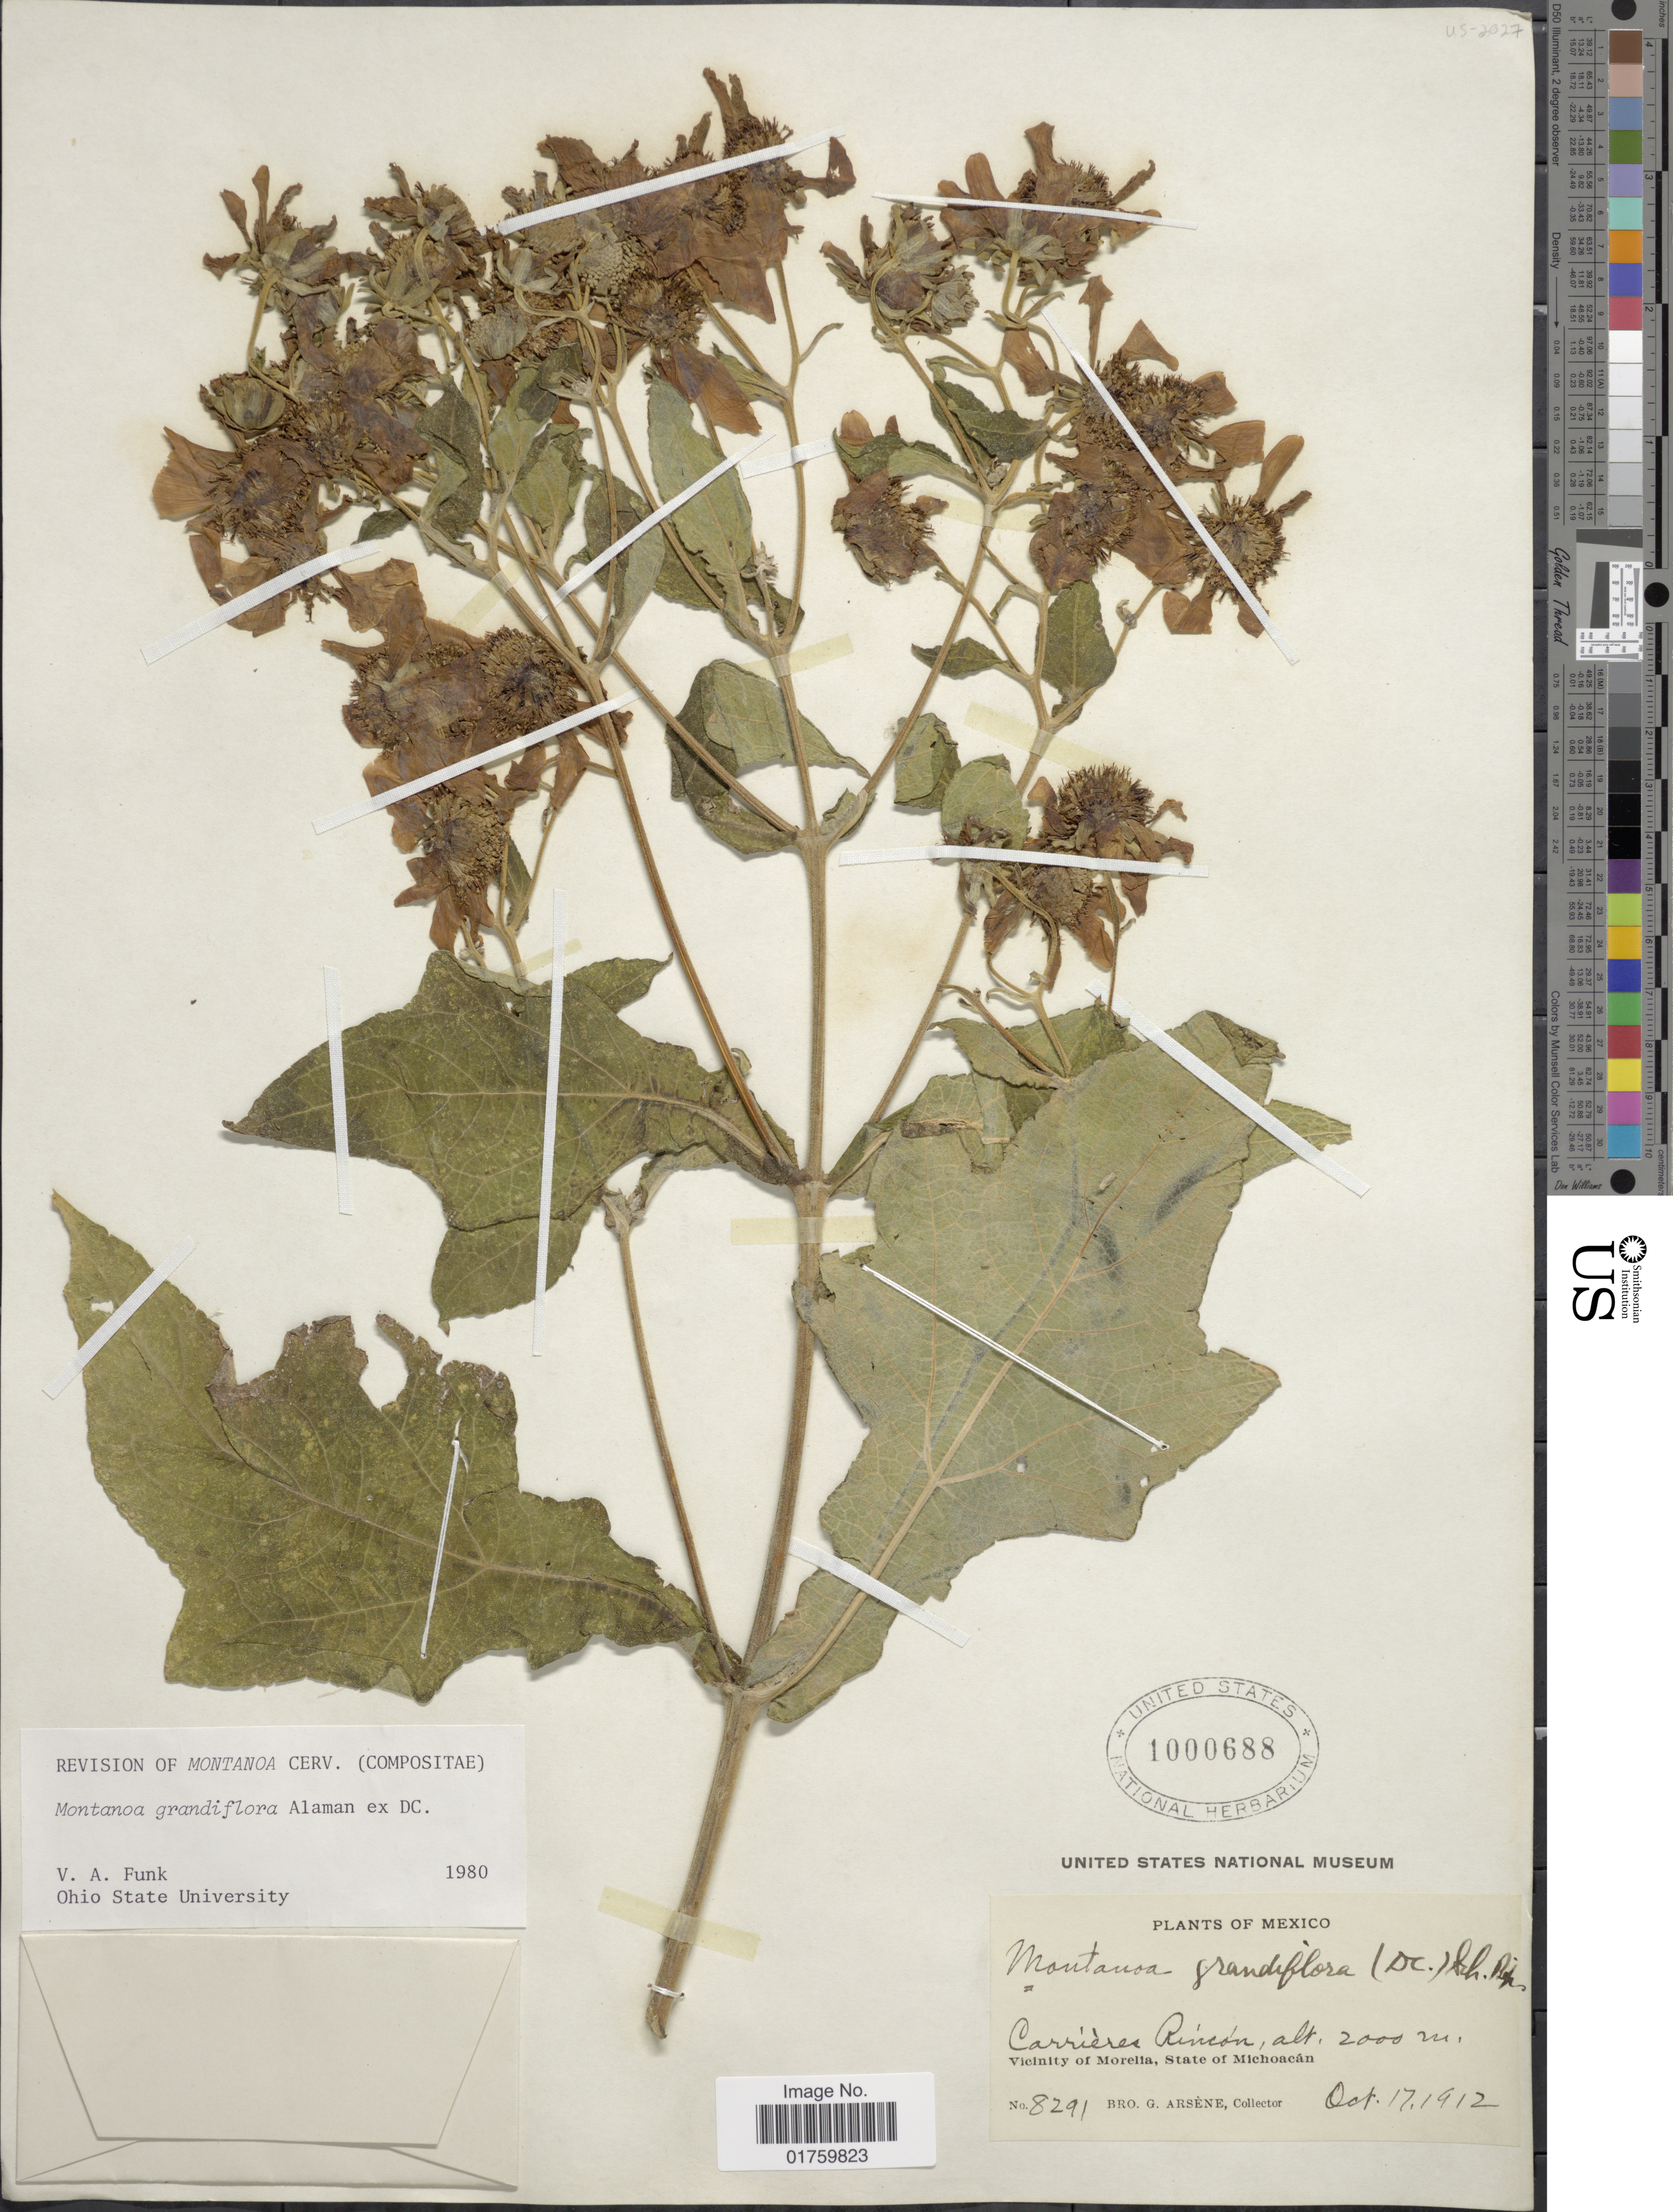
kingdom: Plantae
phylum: Tracheophyta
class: Magnoliopsida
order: Asterales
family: Asteraceae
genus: Montanoa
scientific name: Montanoa grandiflora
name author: Alaman ex DC.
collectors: Bro. G. Arsène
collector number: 8291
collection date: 1912-10-17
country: Mexico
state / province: Michoacán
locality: Carrières Rincón, vicinity of Morelia.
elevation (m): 2000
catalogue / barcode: US 1000688